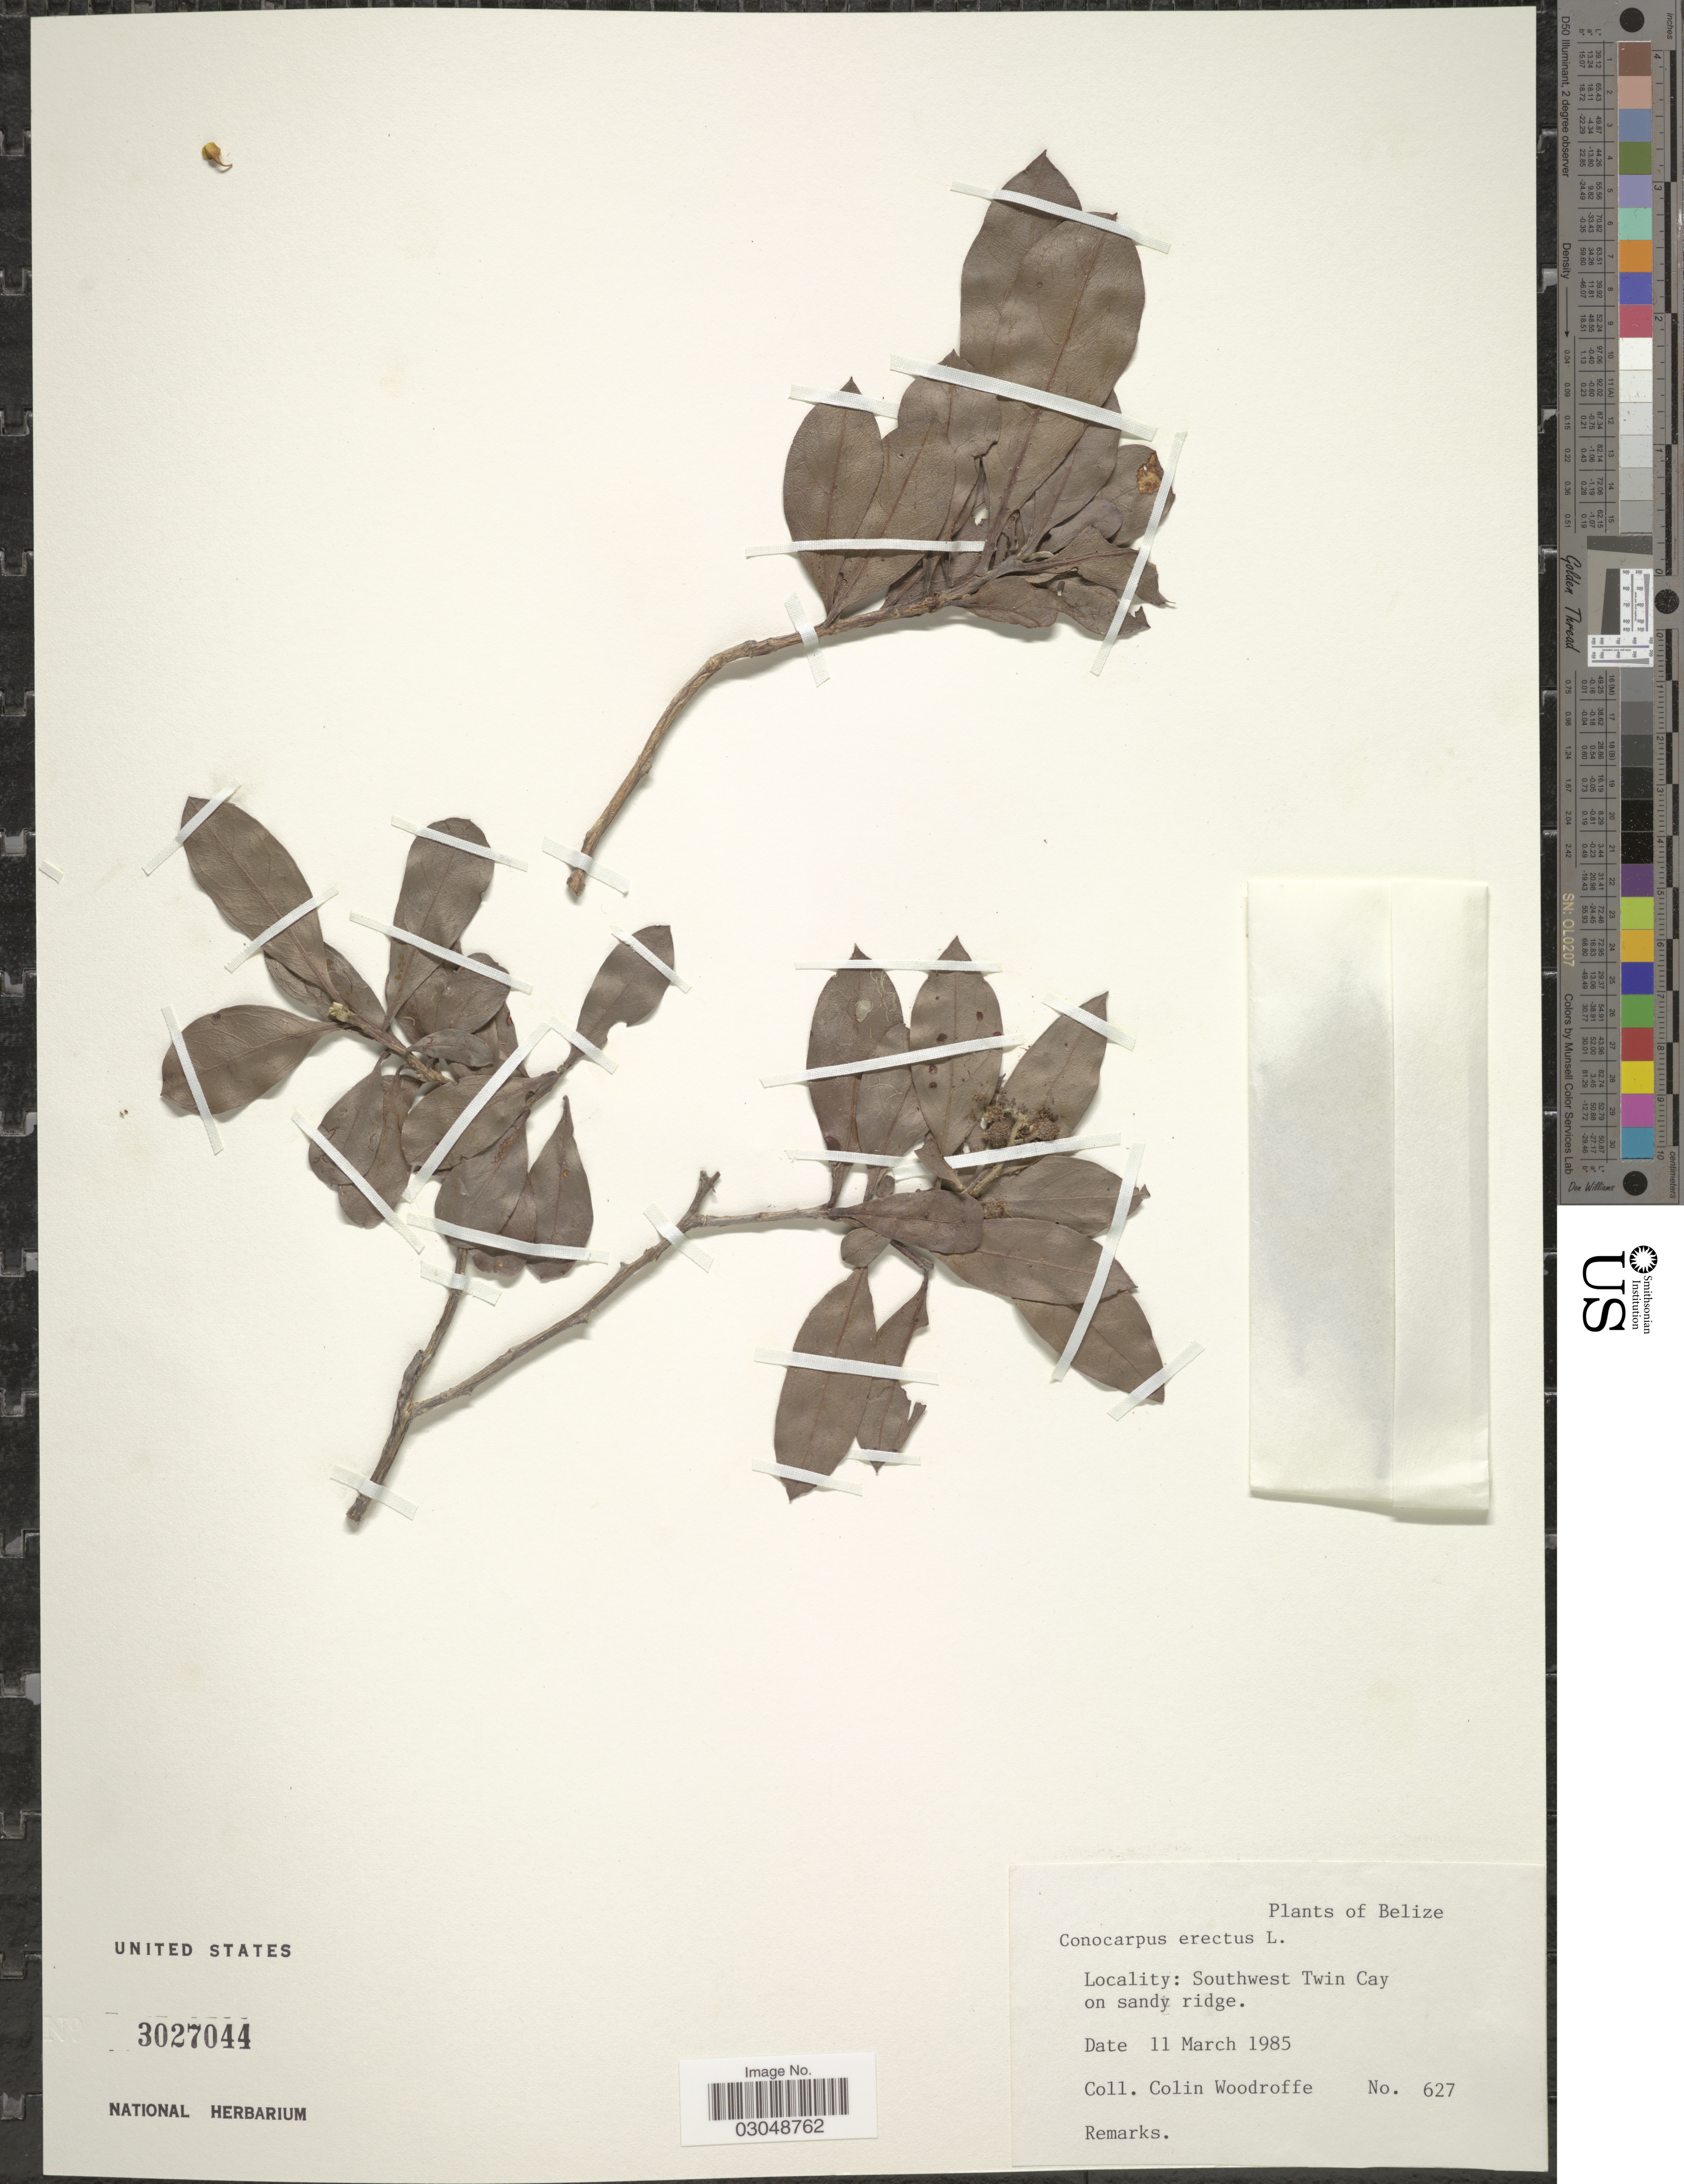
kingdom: Plantae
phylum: Tracheophyta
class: Magnoliopsida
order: Myrtales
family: Combretaceae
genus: Conocarpus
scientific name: Conocarpus erectus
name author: L.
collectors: C. Woodroffe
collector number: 627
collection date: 1985-03-11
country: Belize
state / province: Belize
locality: Southwest Twin Cay on sandy ridge.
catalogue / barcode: US 3027044